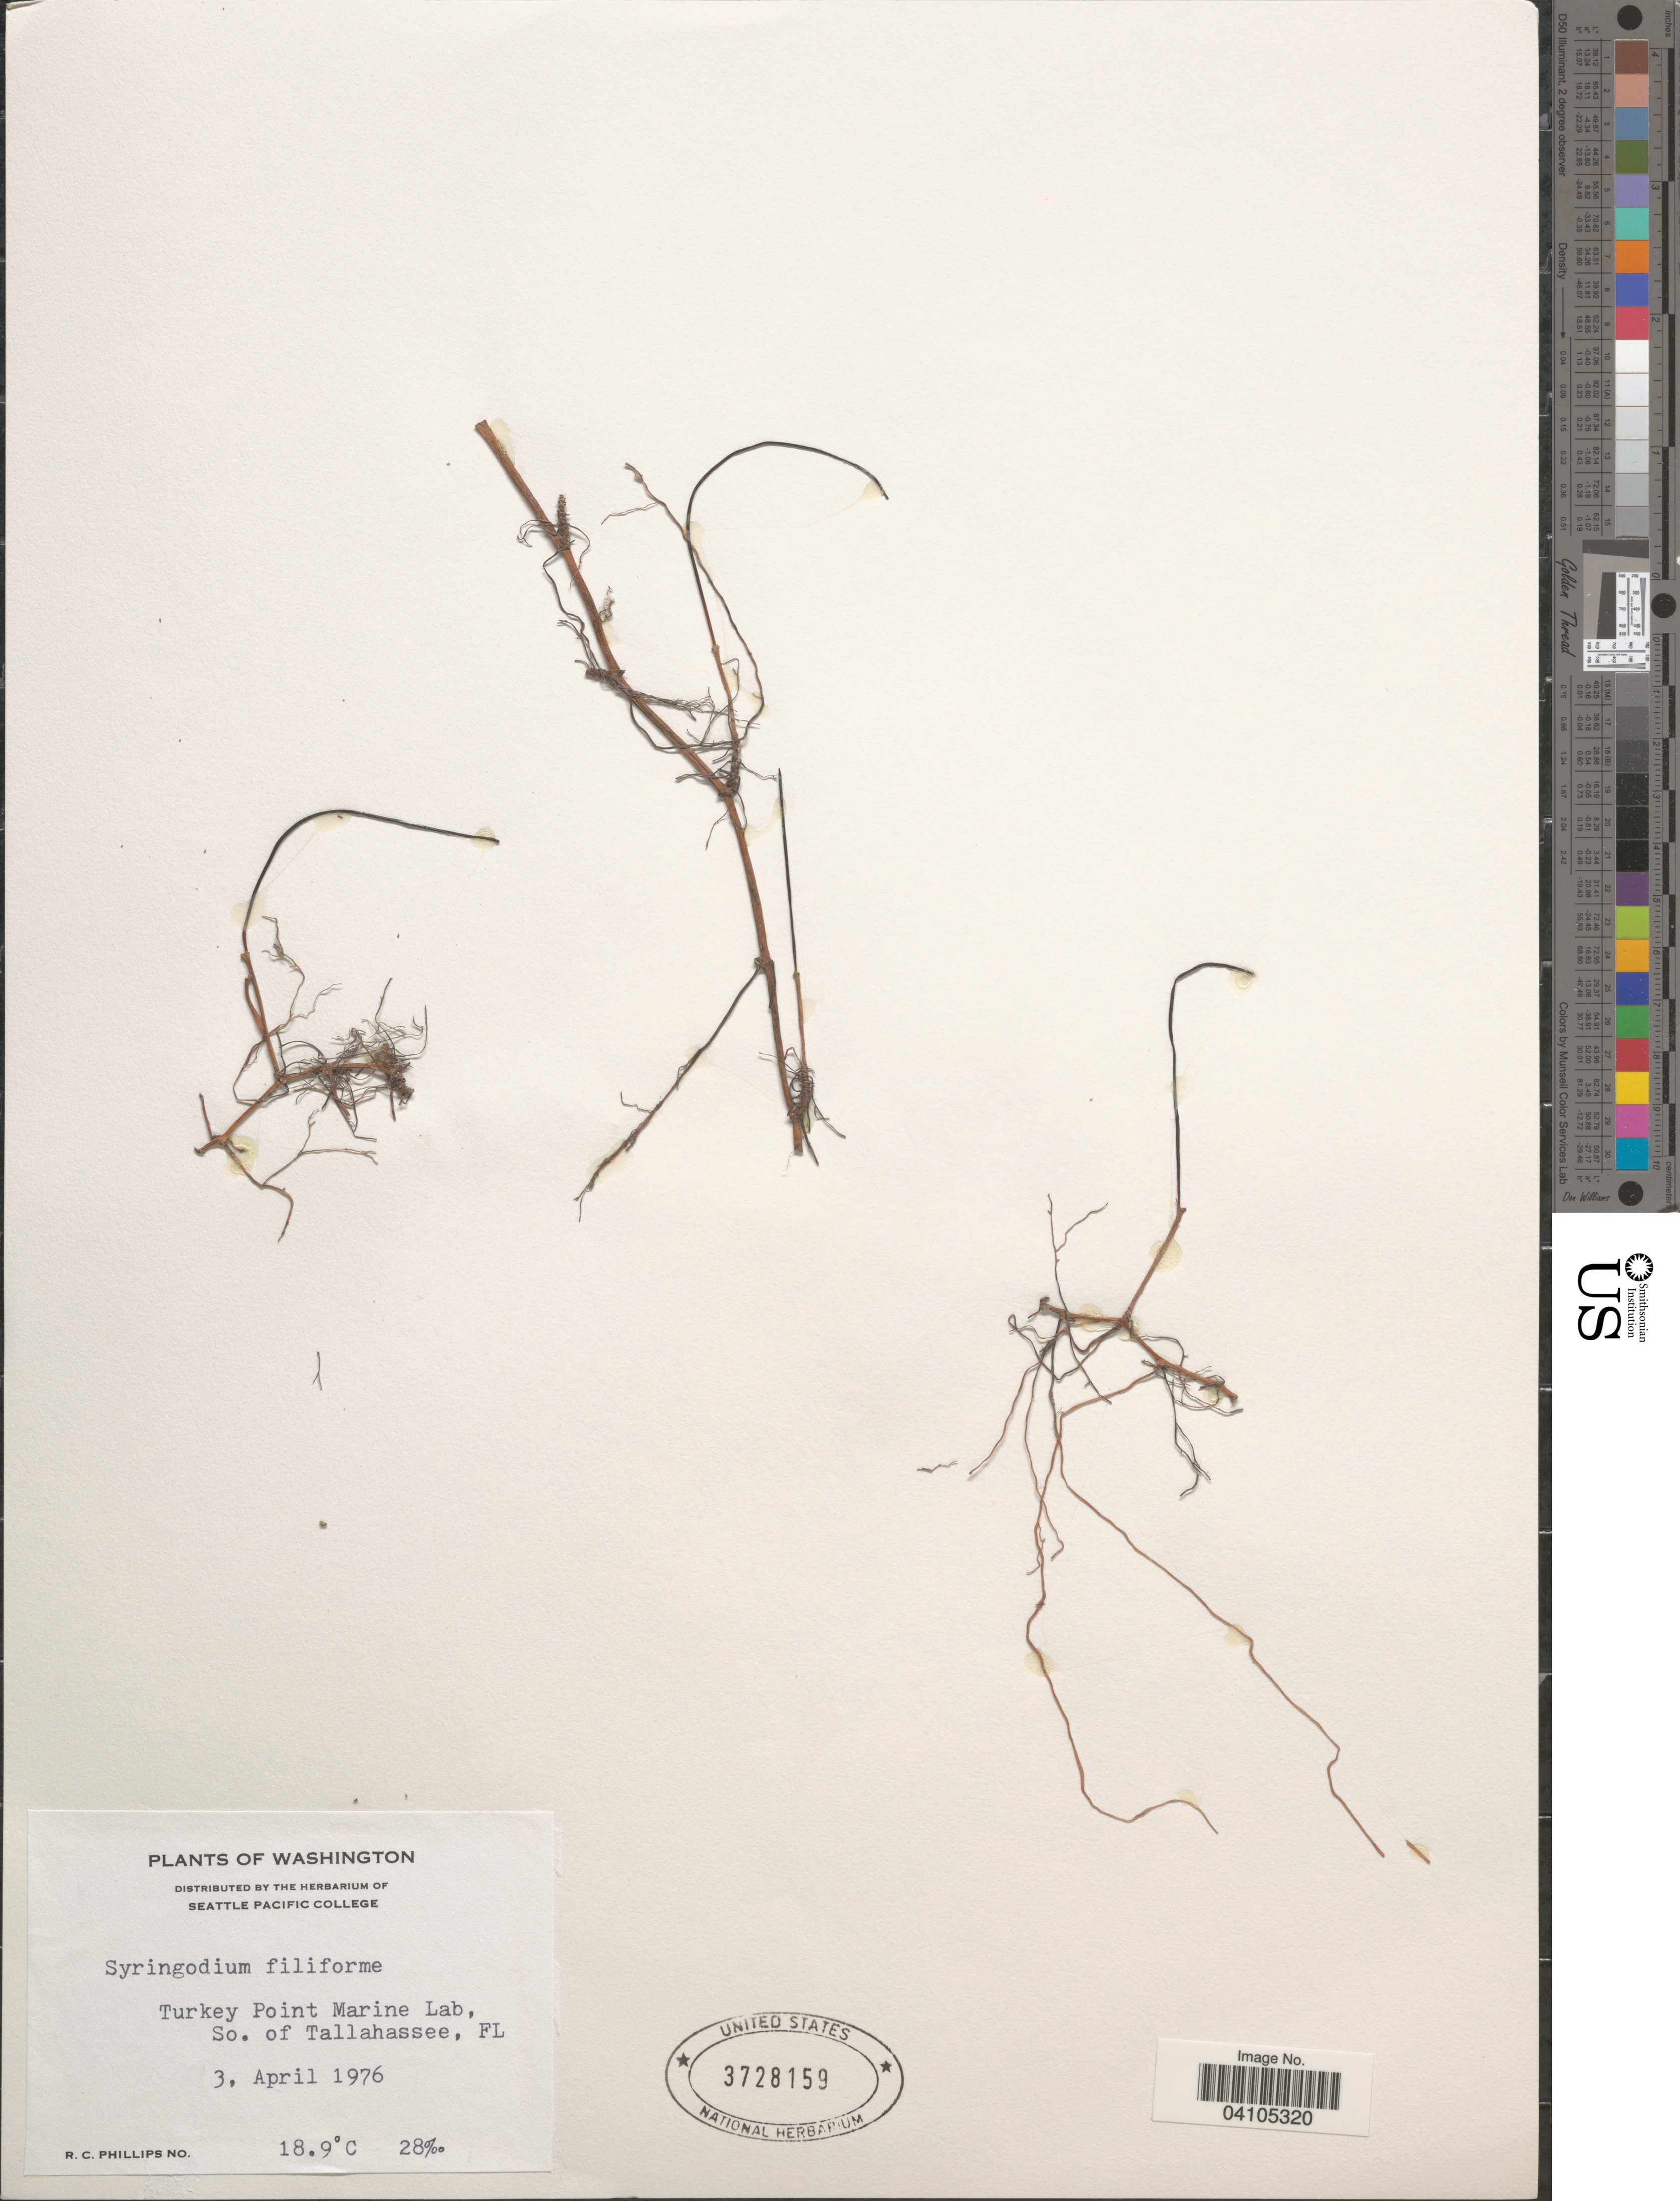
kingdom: Plantae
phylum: Tracheophyta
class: Liliopsida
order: Alismatales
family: Cymodoceaceae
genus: Syringodium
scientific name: Syringodium filiforme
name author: Kütz.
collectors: R. C. Phillips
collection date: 1976-04-03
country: United States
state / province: Florida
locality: Turkey Point Marine Lab, So. of Tallahassee.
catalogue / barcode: US 3728159